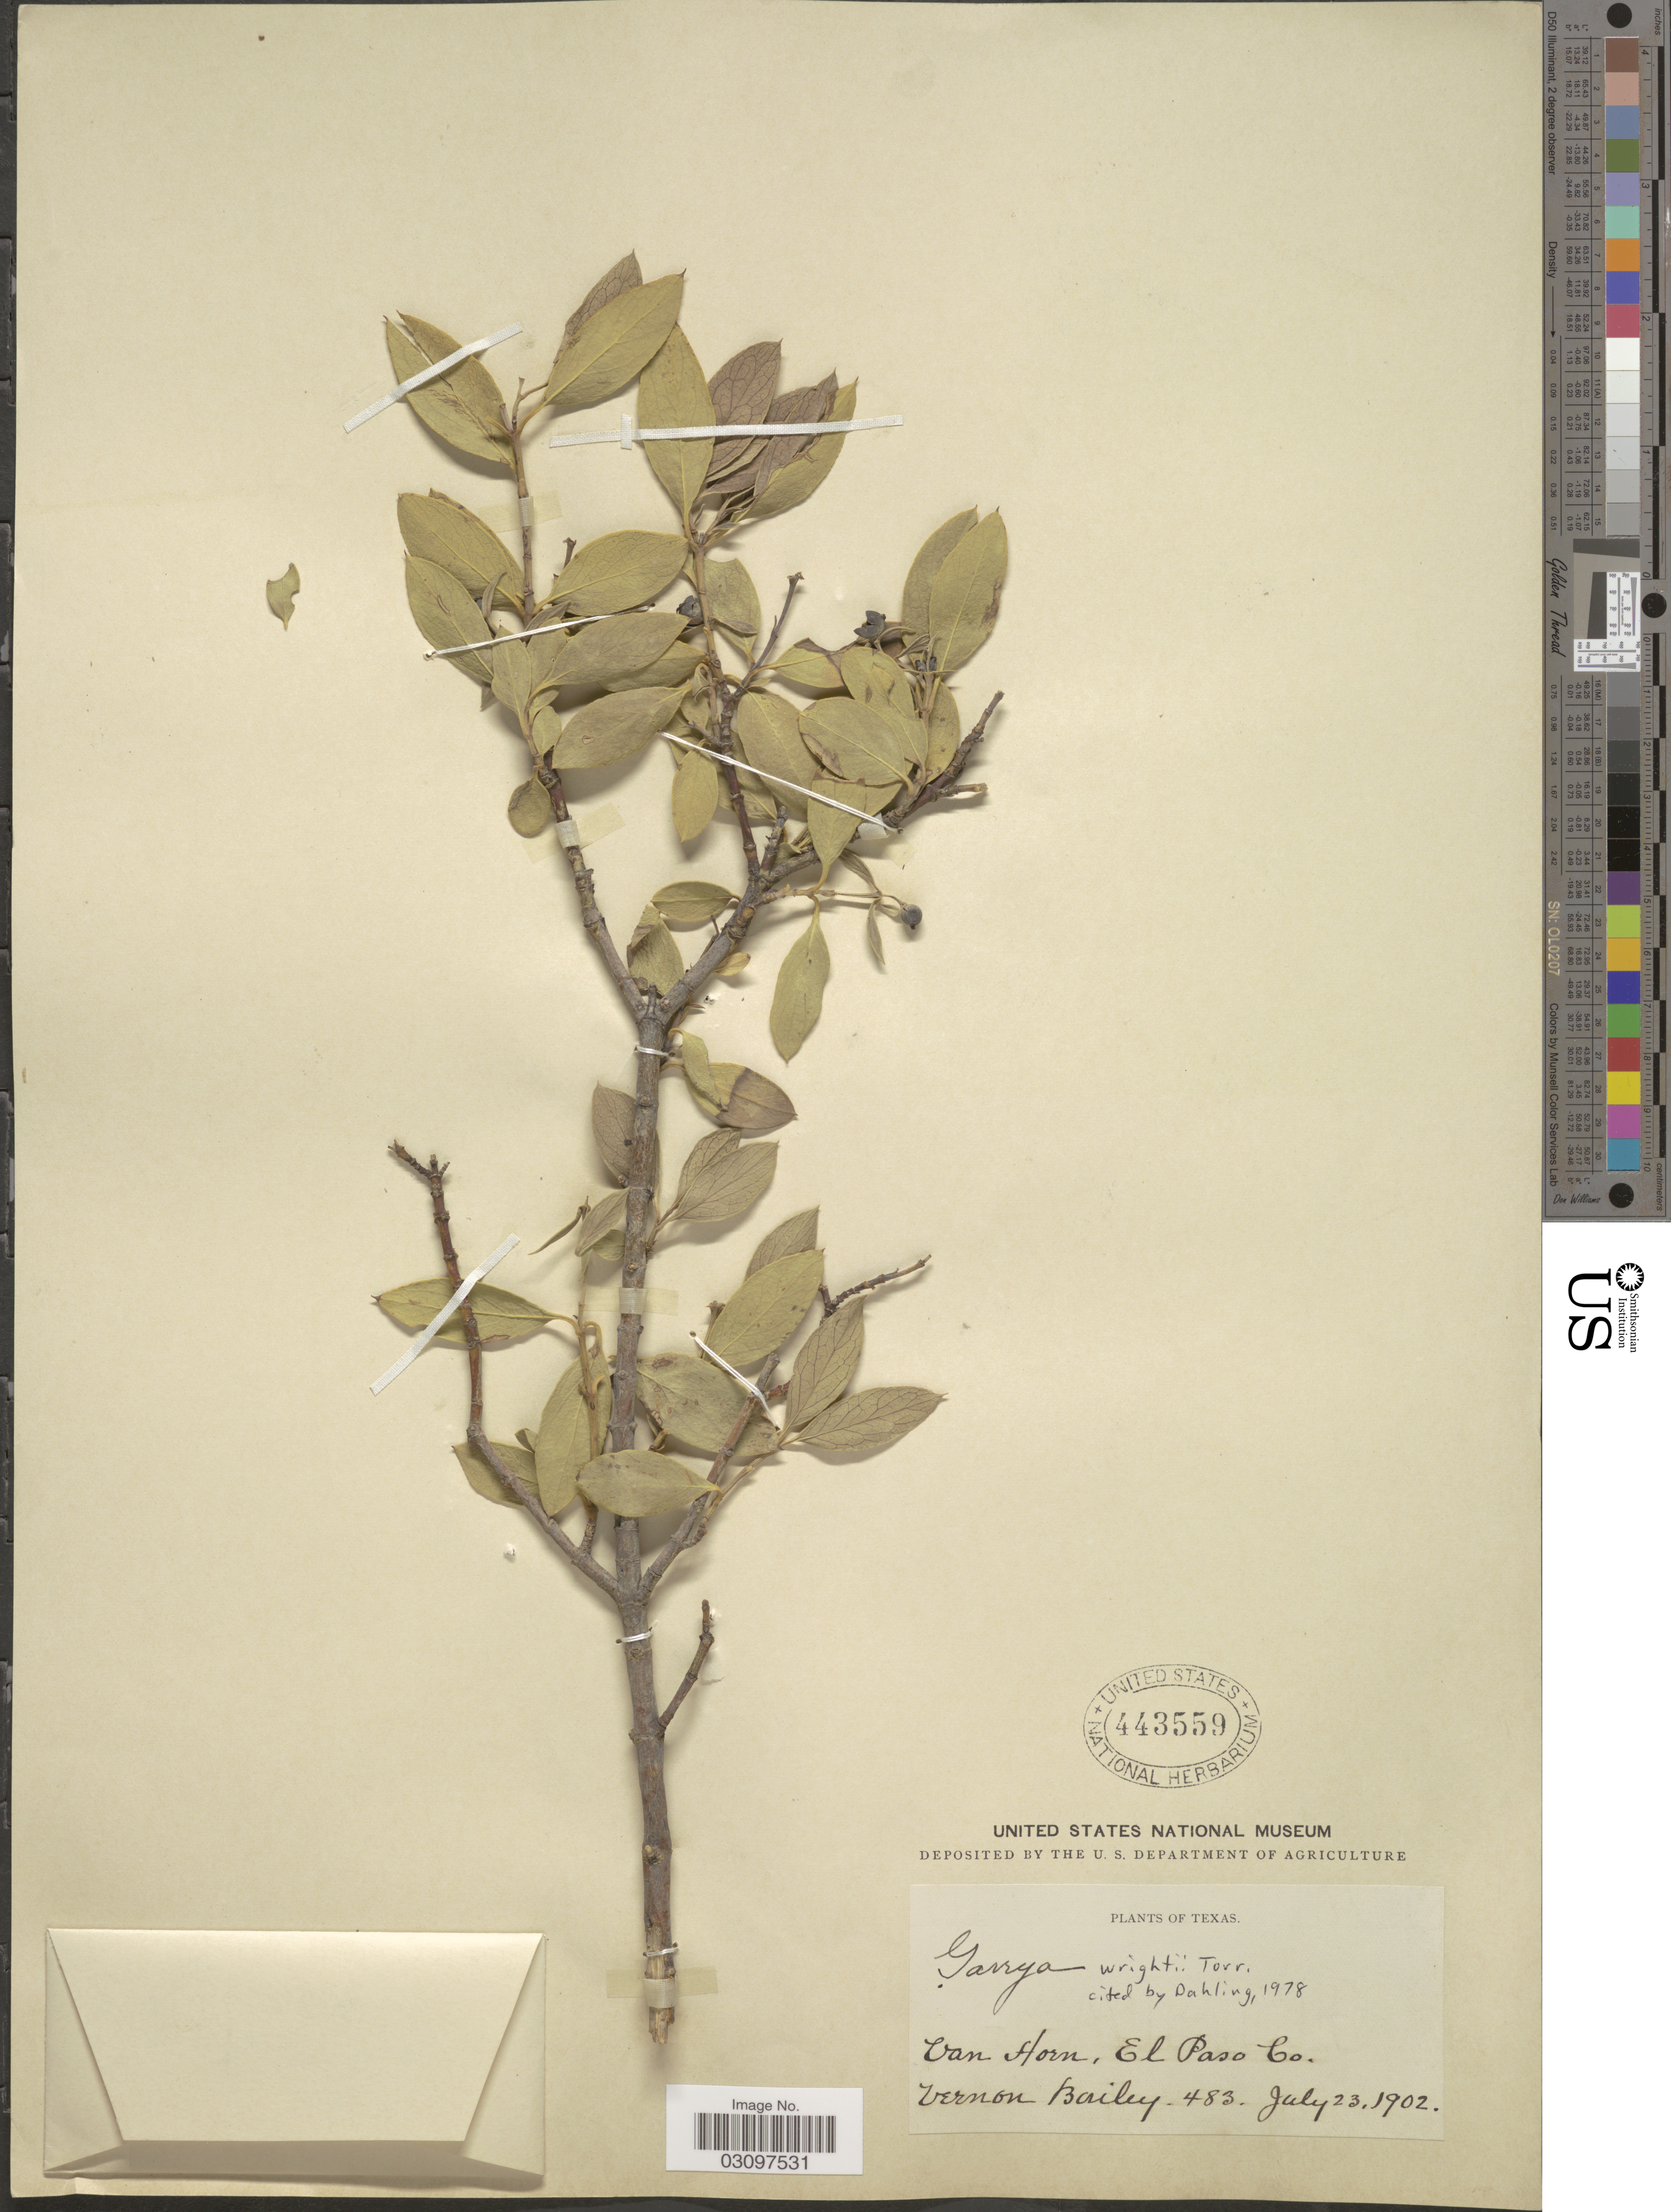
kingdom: Plantae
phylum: Tracheophyta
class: Magnoliopsida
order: Garryales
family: Garryaceae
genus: Garrya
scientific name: Garrya wrightii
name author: Torr.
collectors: V. O. Bailey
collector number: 483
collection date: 1902-07-23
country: United States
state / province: Texas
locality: Van Horn, El Paso Co.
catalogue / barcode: US 443559